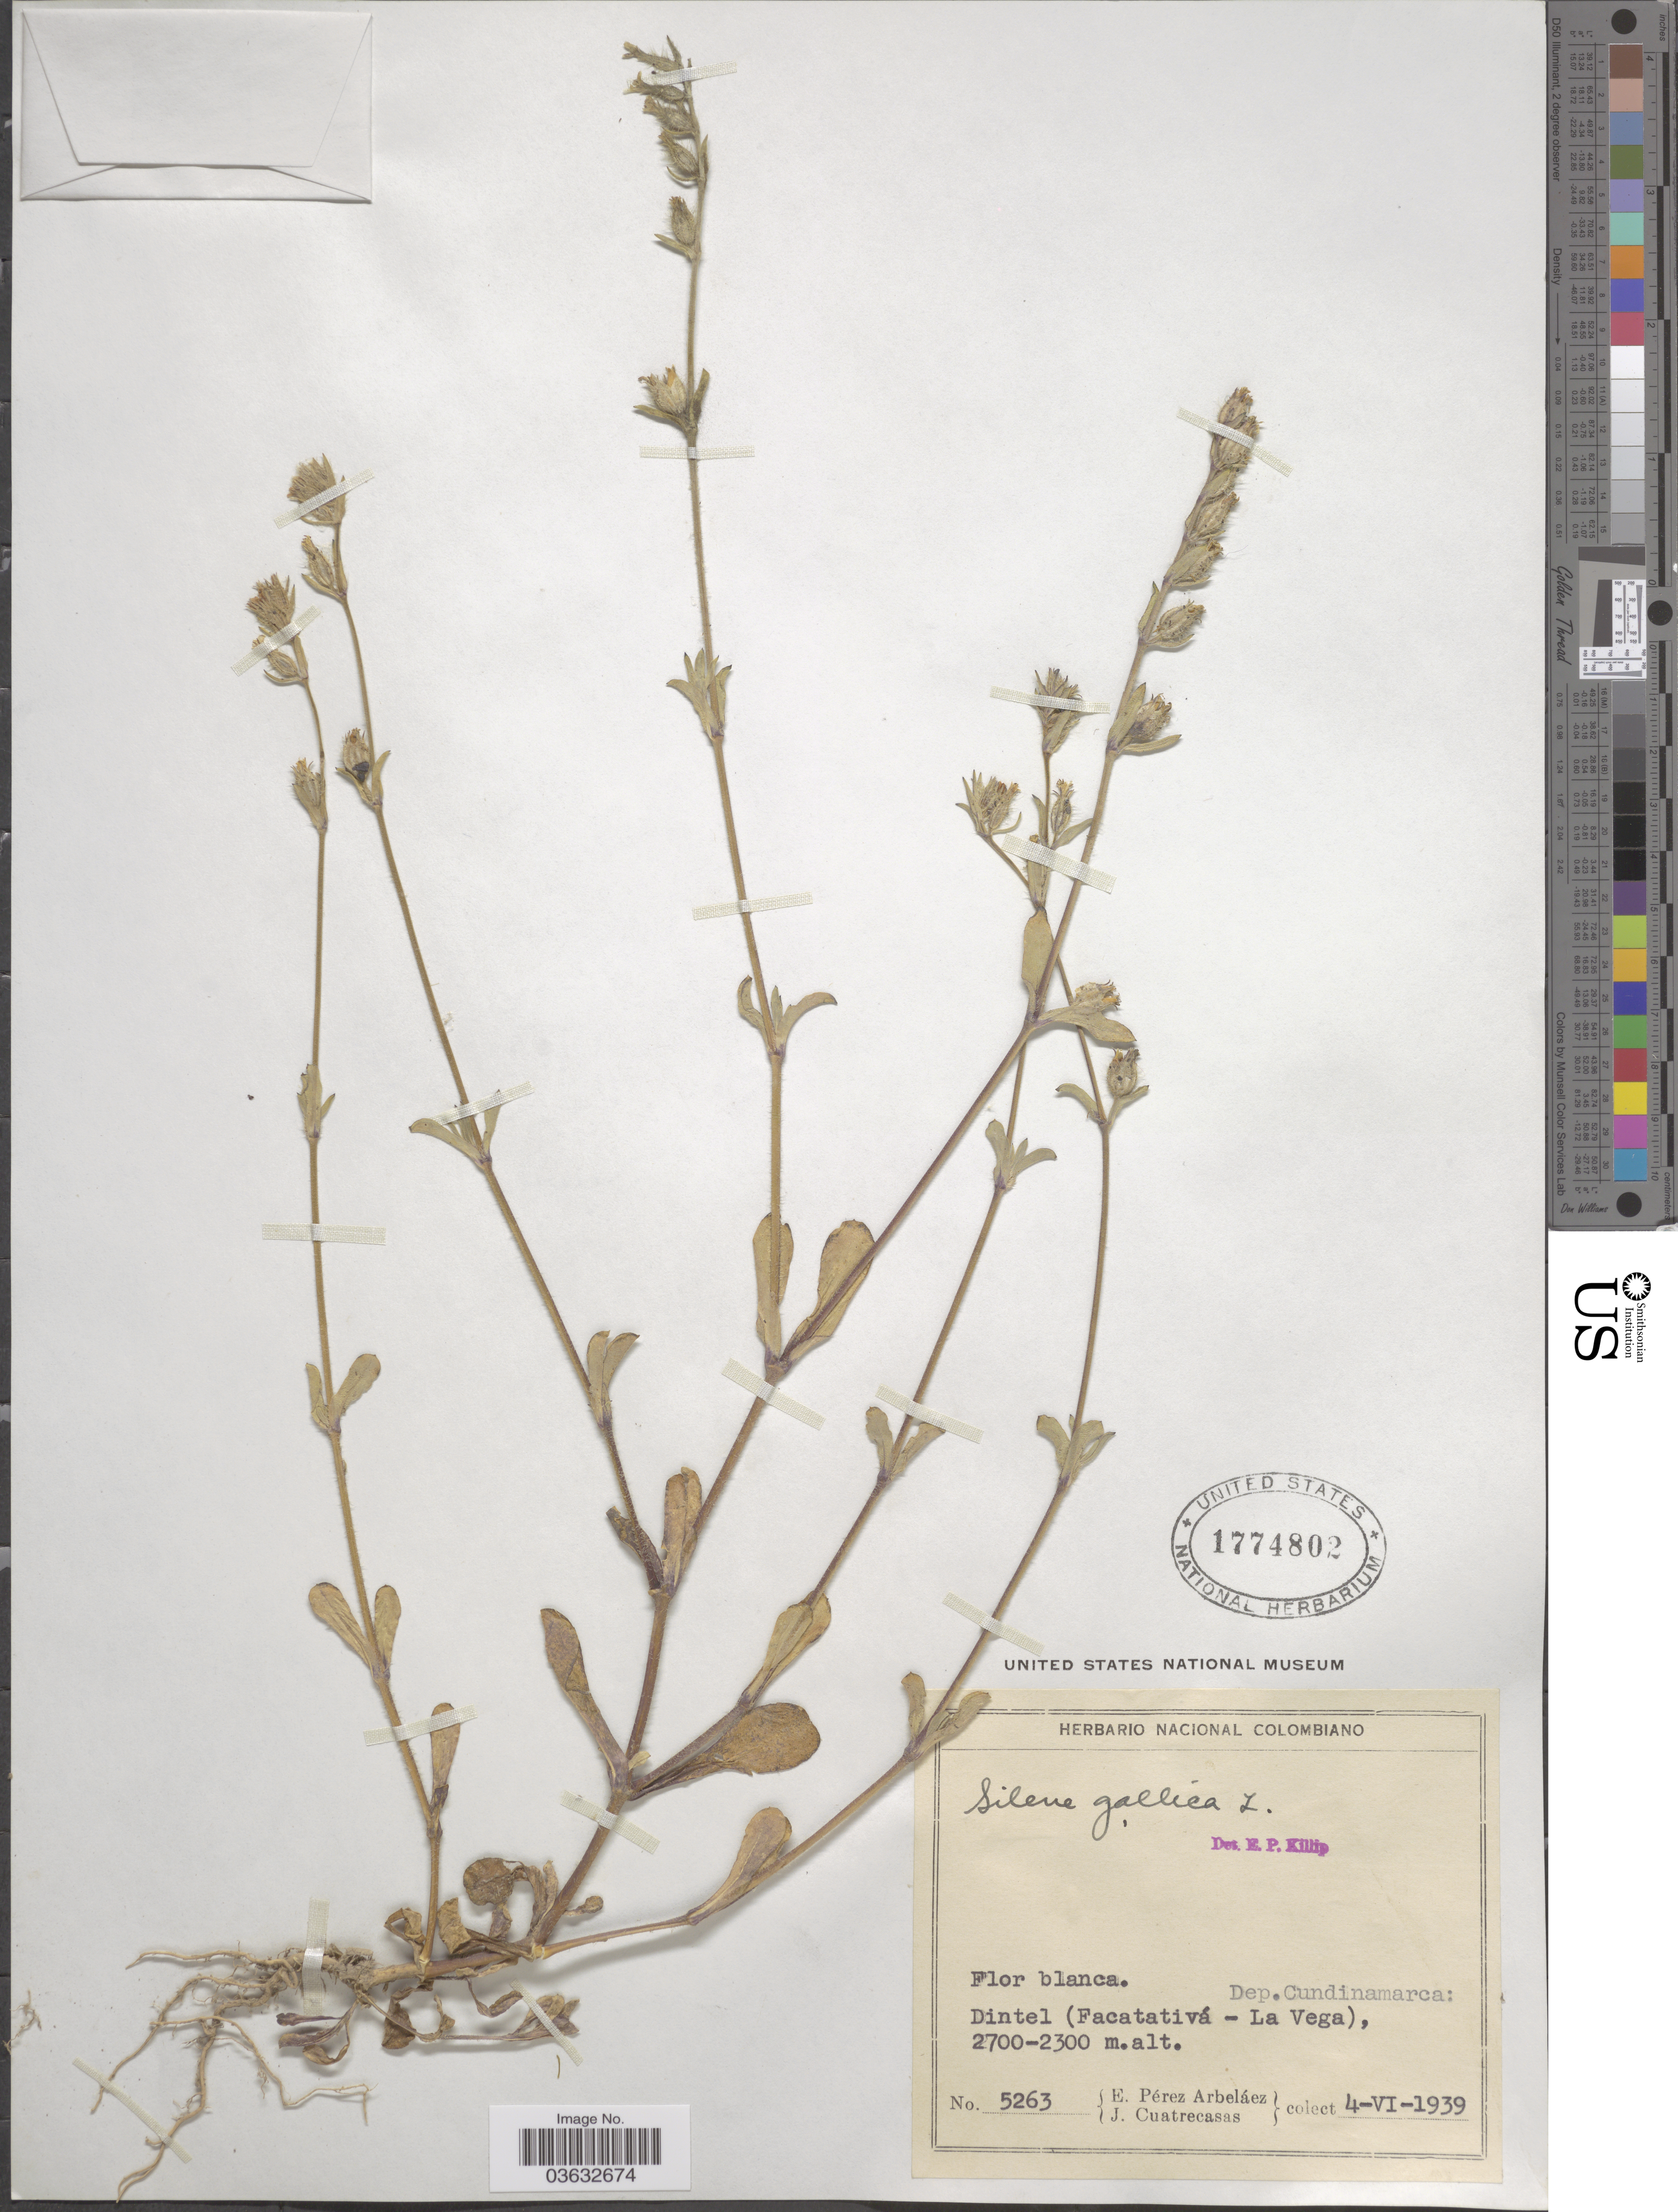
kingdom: Plantae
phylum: Tracheophyta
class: Magnoliopsida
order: Caryophyllales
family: Caryophyllaceae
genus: Silene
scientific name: Silene gallica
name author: L.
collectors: E. Pérez Arbeláez & J. Cuatrecasas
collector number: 5263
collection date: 1939-06-04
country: Colombia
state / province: Cundinamarca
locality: Dep. Cundinamarca: Dintel (Facatativá - La Vega).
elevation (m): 2300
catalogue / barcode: US 1774802